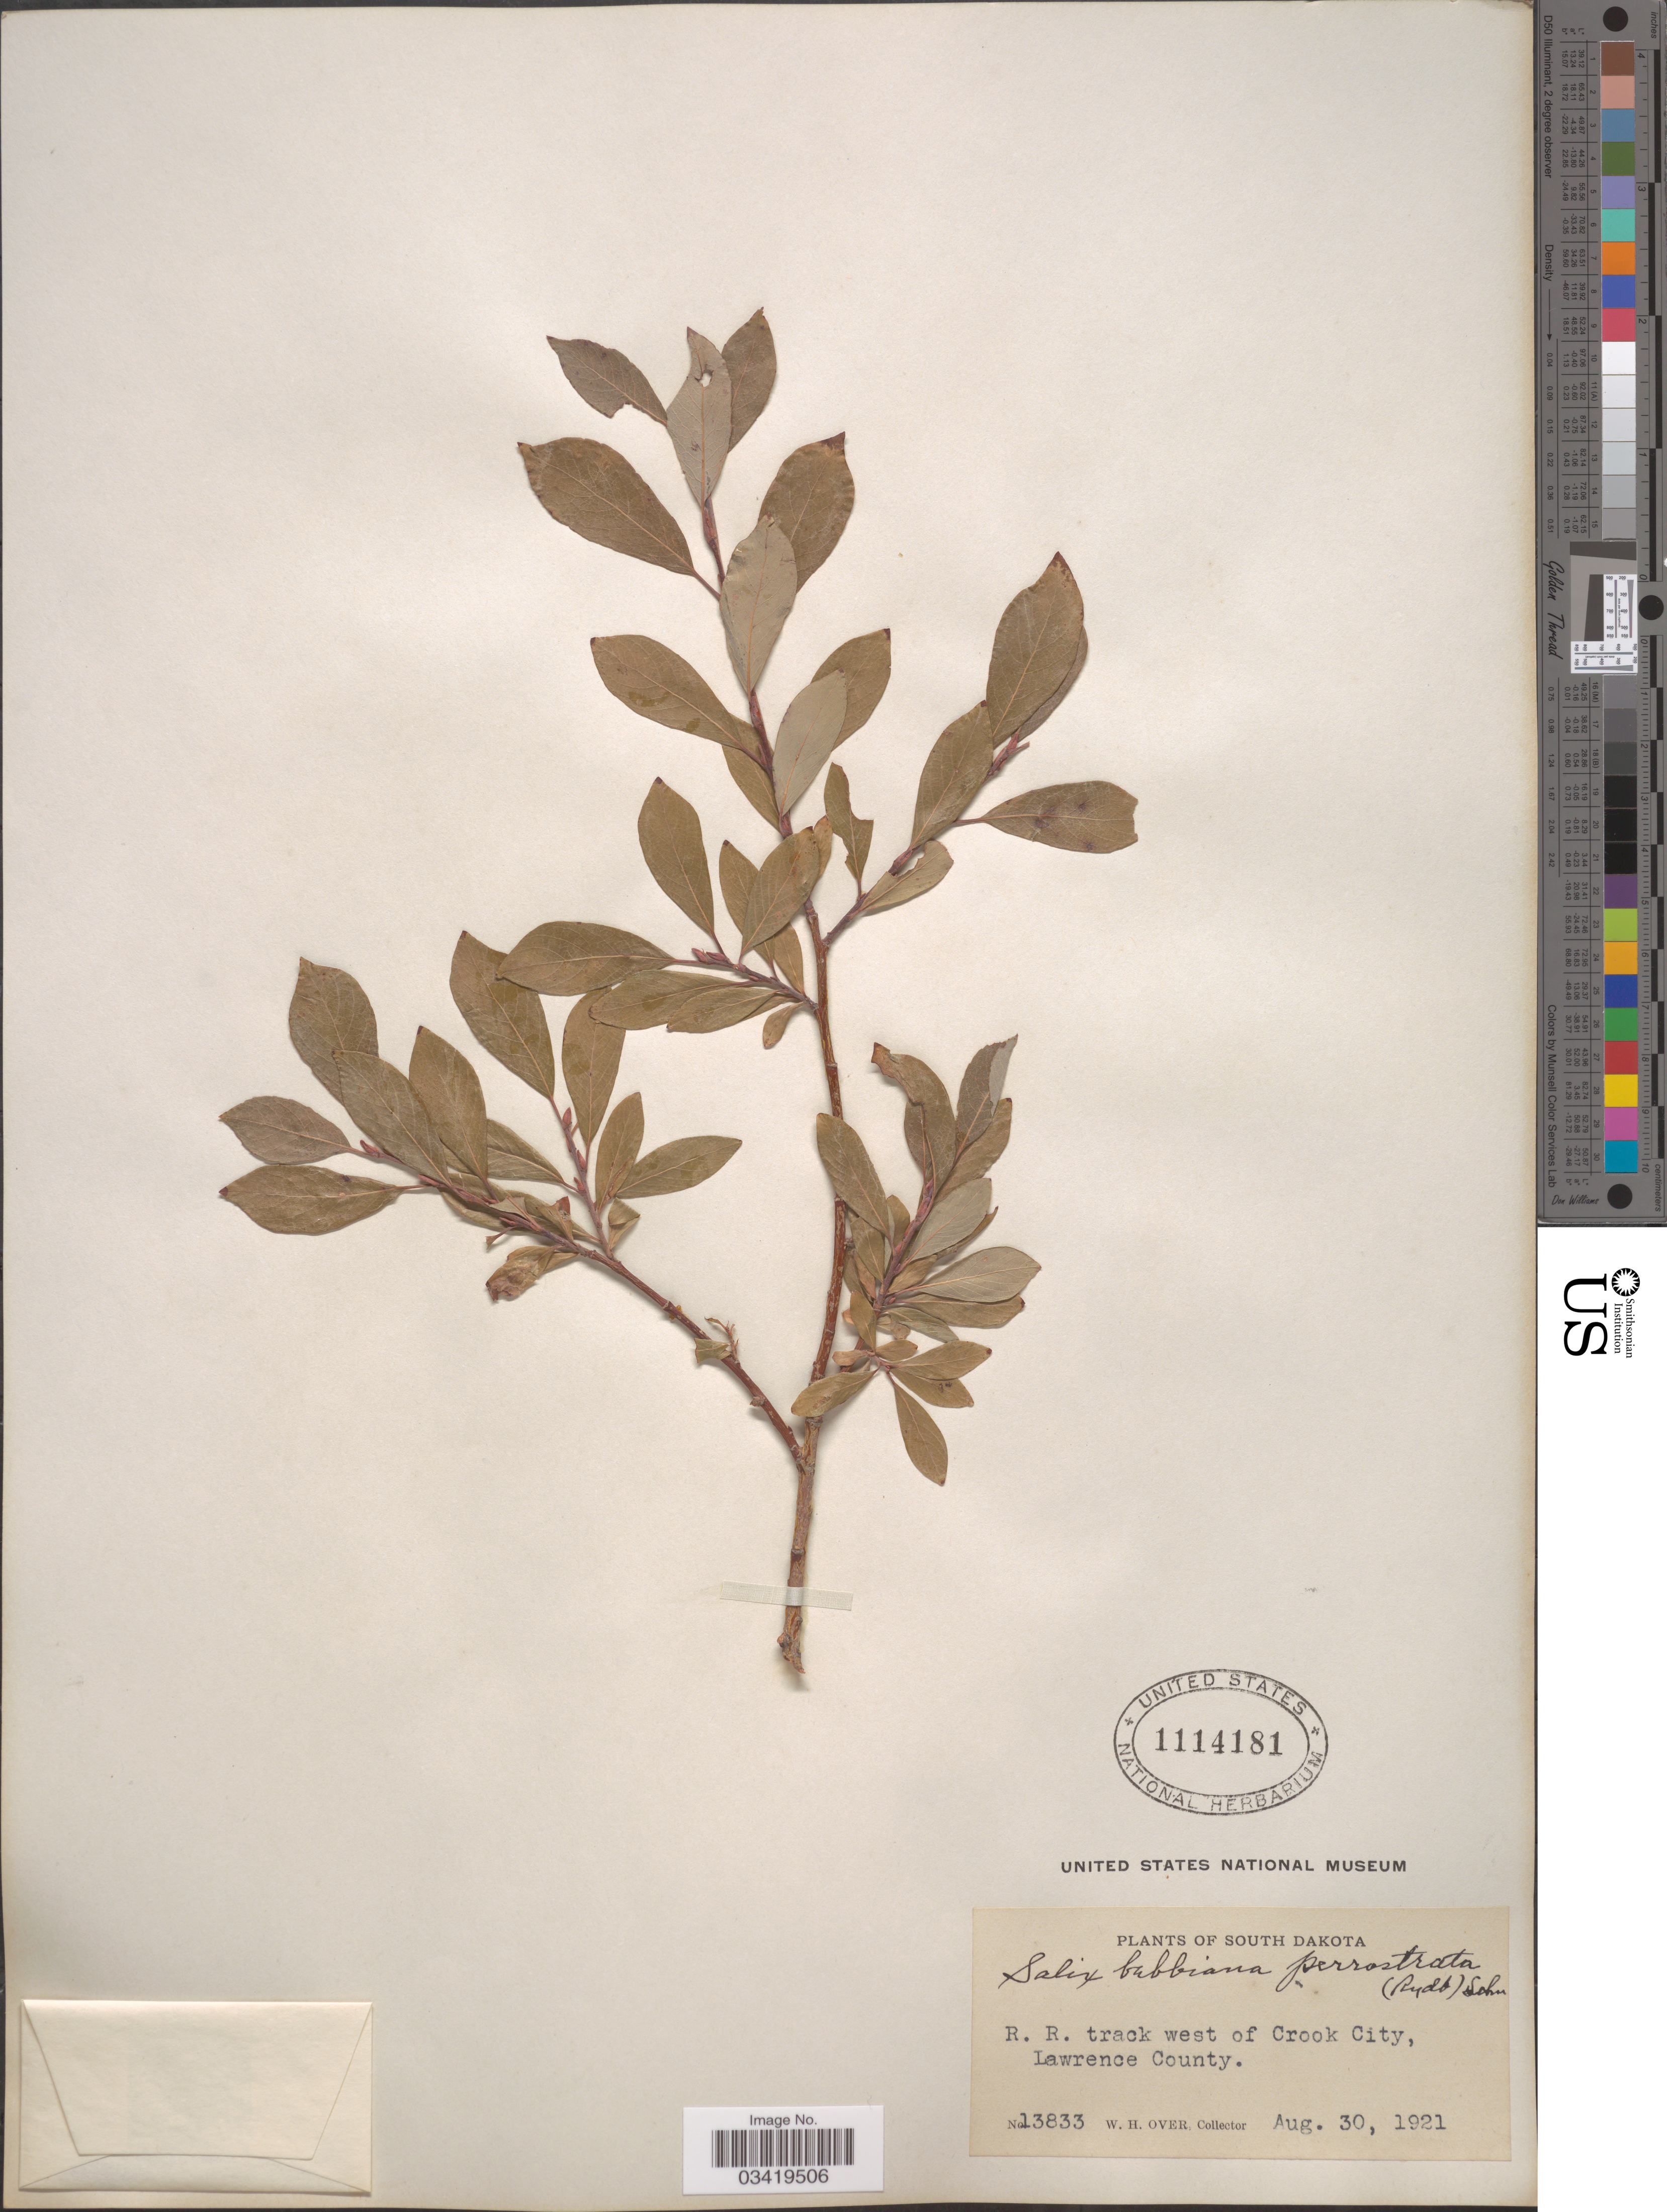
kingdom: Plantae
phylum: Tracheophyta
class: Magnoliopsida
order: Malpighiales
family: Salicaceae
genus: Salix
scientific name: Salix bebbiana var. perrostrata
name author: Sarg.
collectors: W. Over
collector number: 13833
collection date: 1921-08-30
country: United States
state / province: South Dakota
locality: R. R. track west of Crook City, Lawrence County.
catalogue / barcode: US 1114181